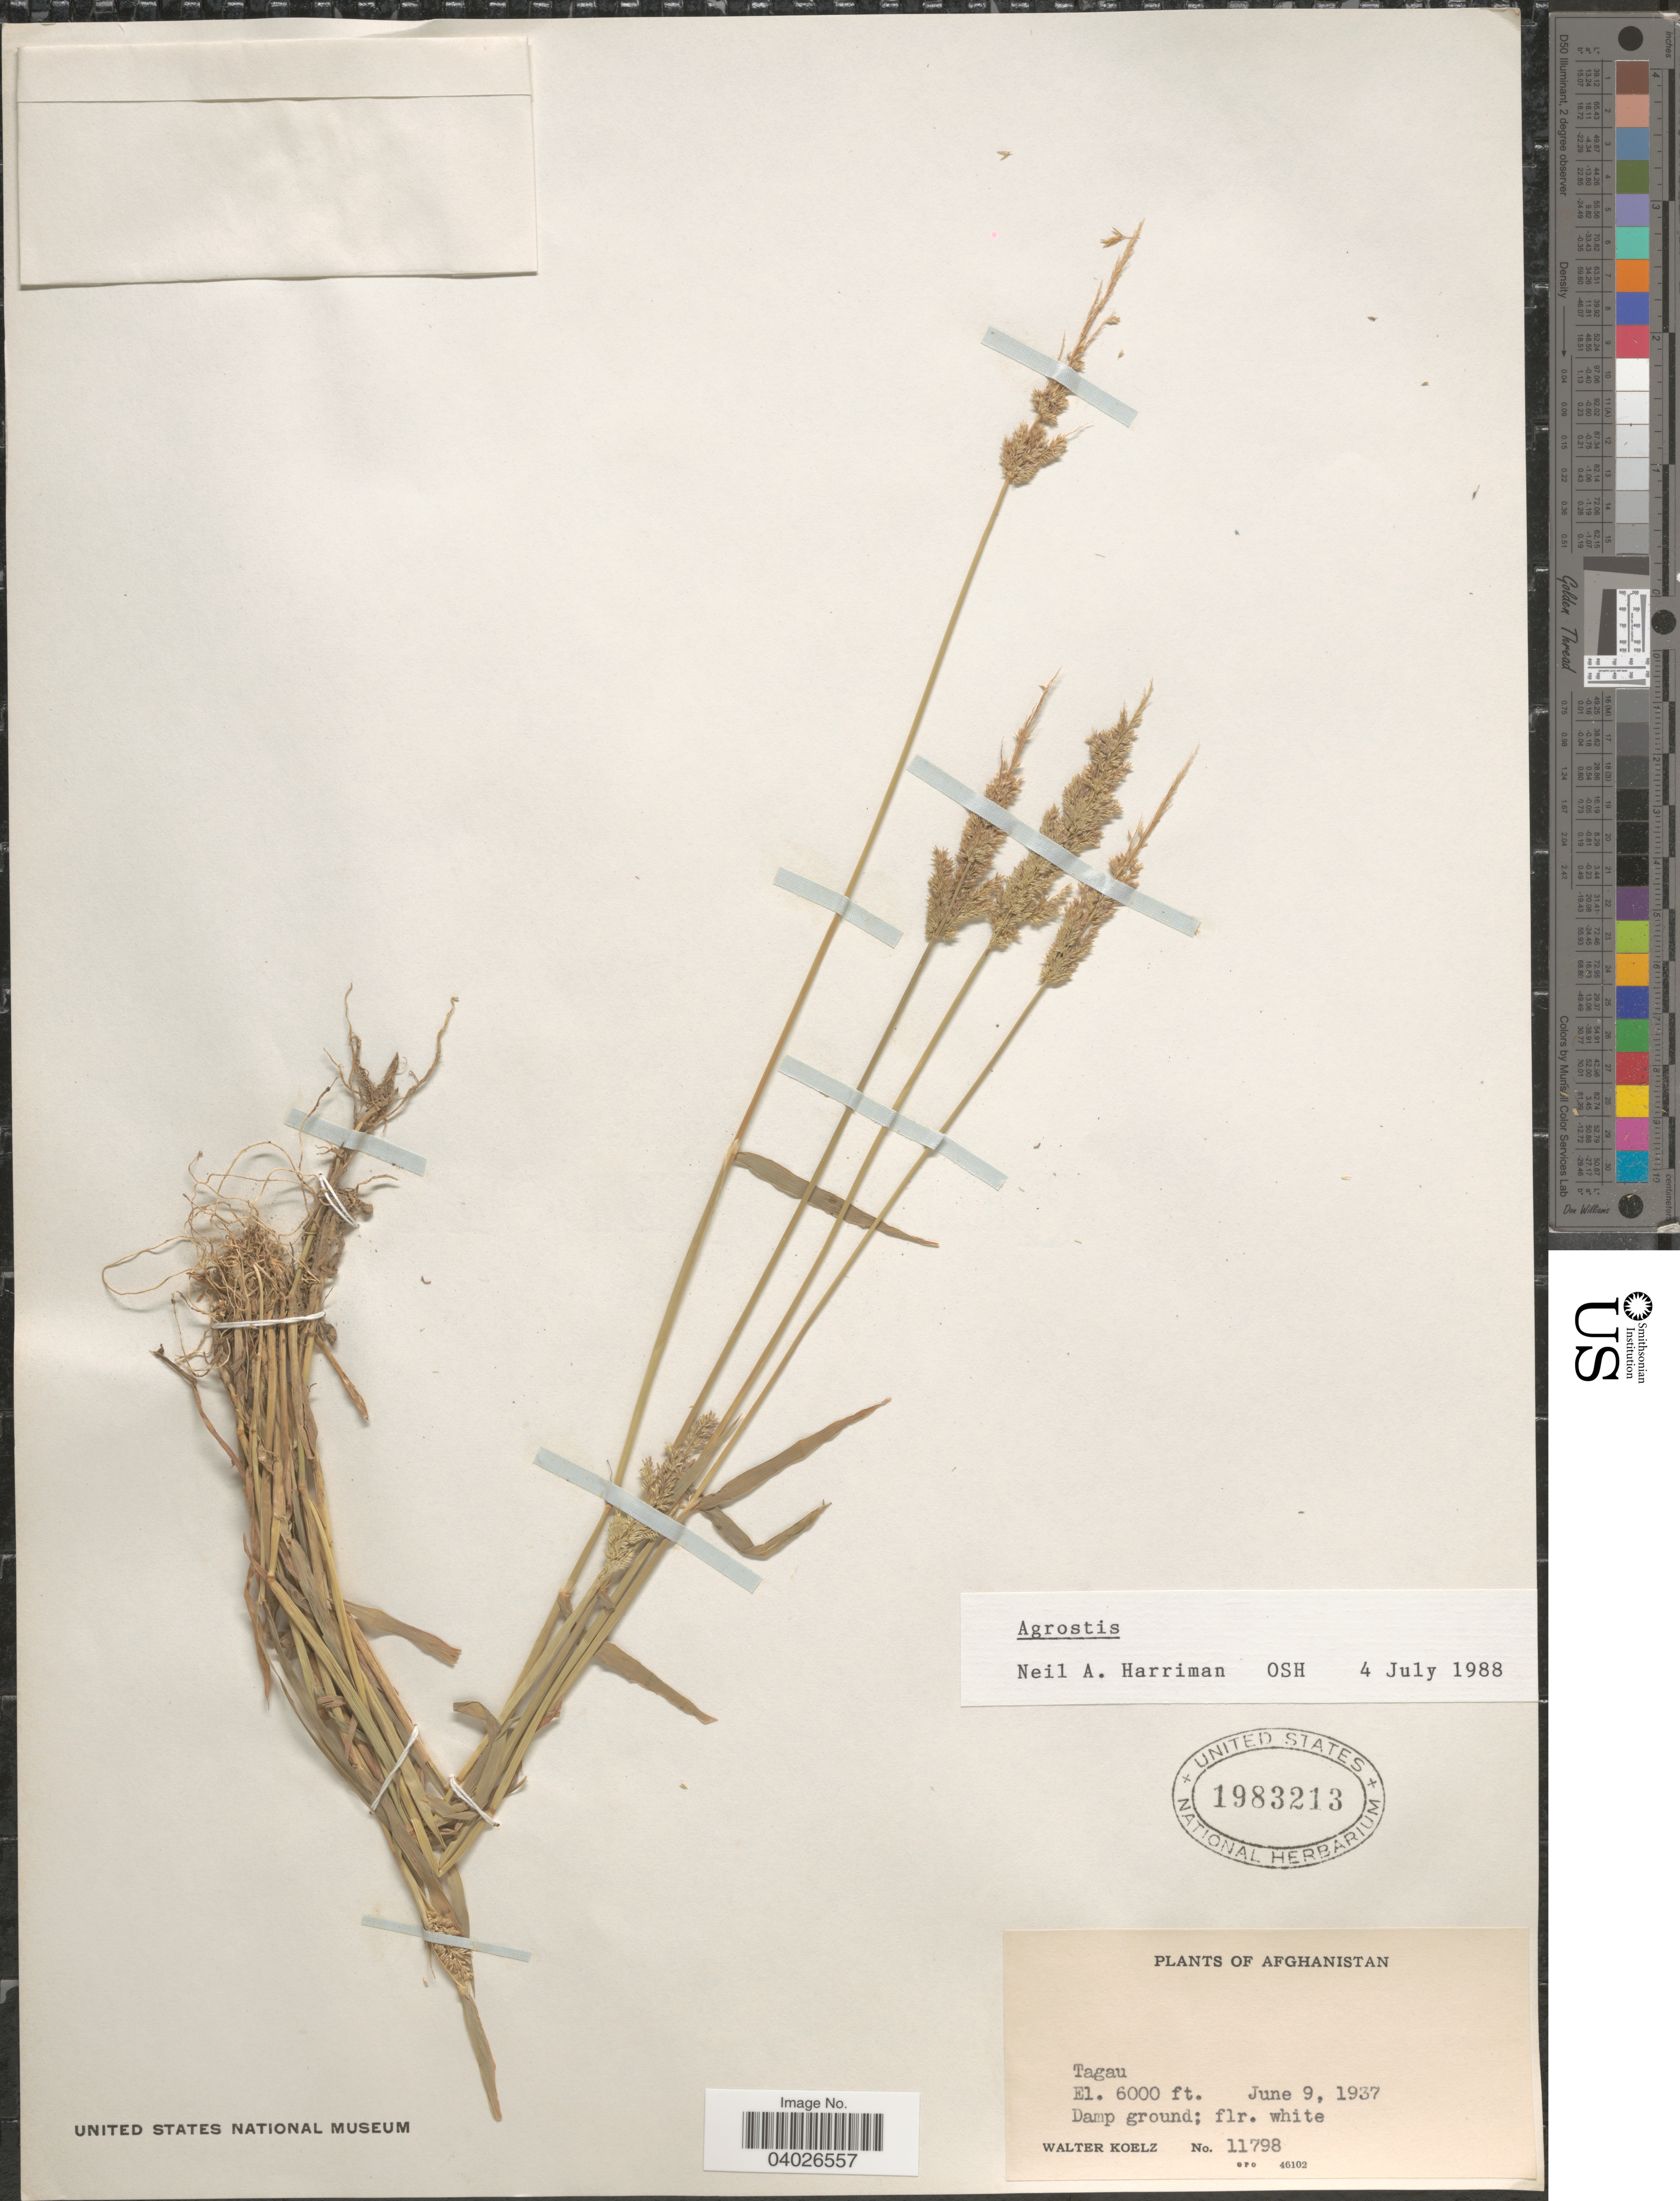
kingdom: Plantae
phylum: Tracheophyta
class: Liliopsida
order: Poales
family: Poaceae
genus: Agrostis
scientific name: Agrostis sp.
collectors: W. N. Koelz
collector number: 11798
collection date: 1937-06-09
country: Afghanistan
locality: Tagau.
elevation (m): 1829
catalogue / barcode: US 1983213